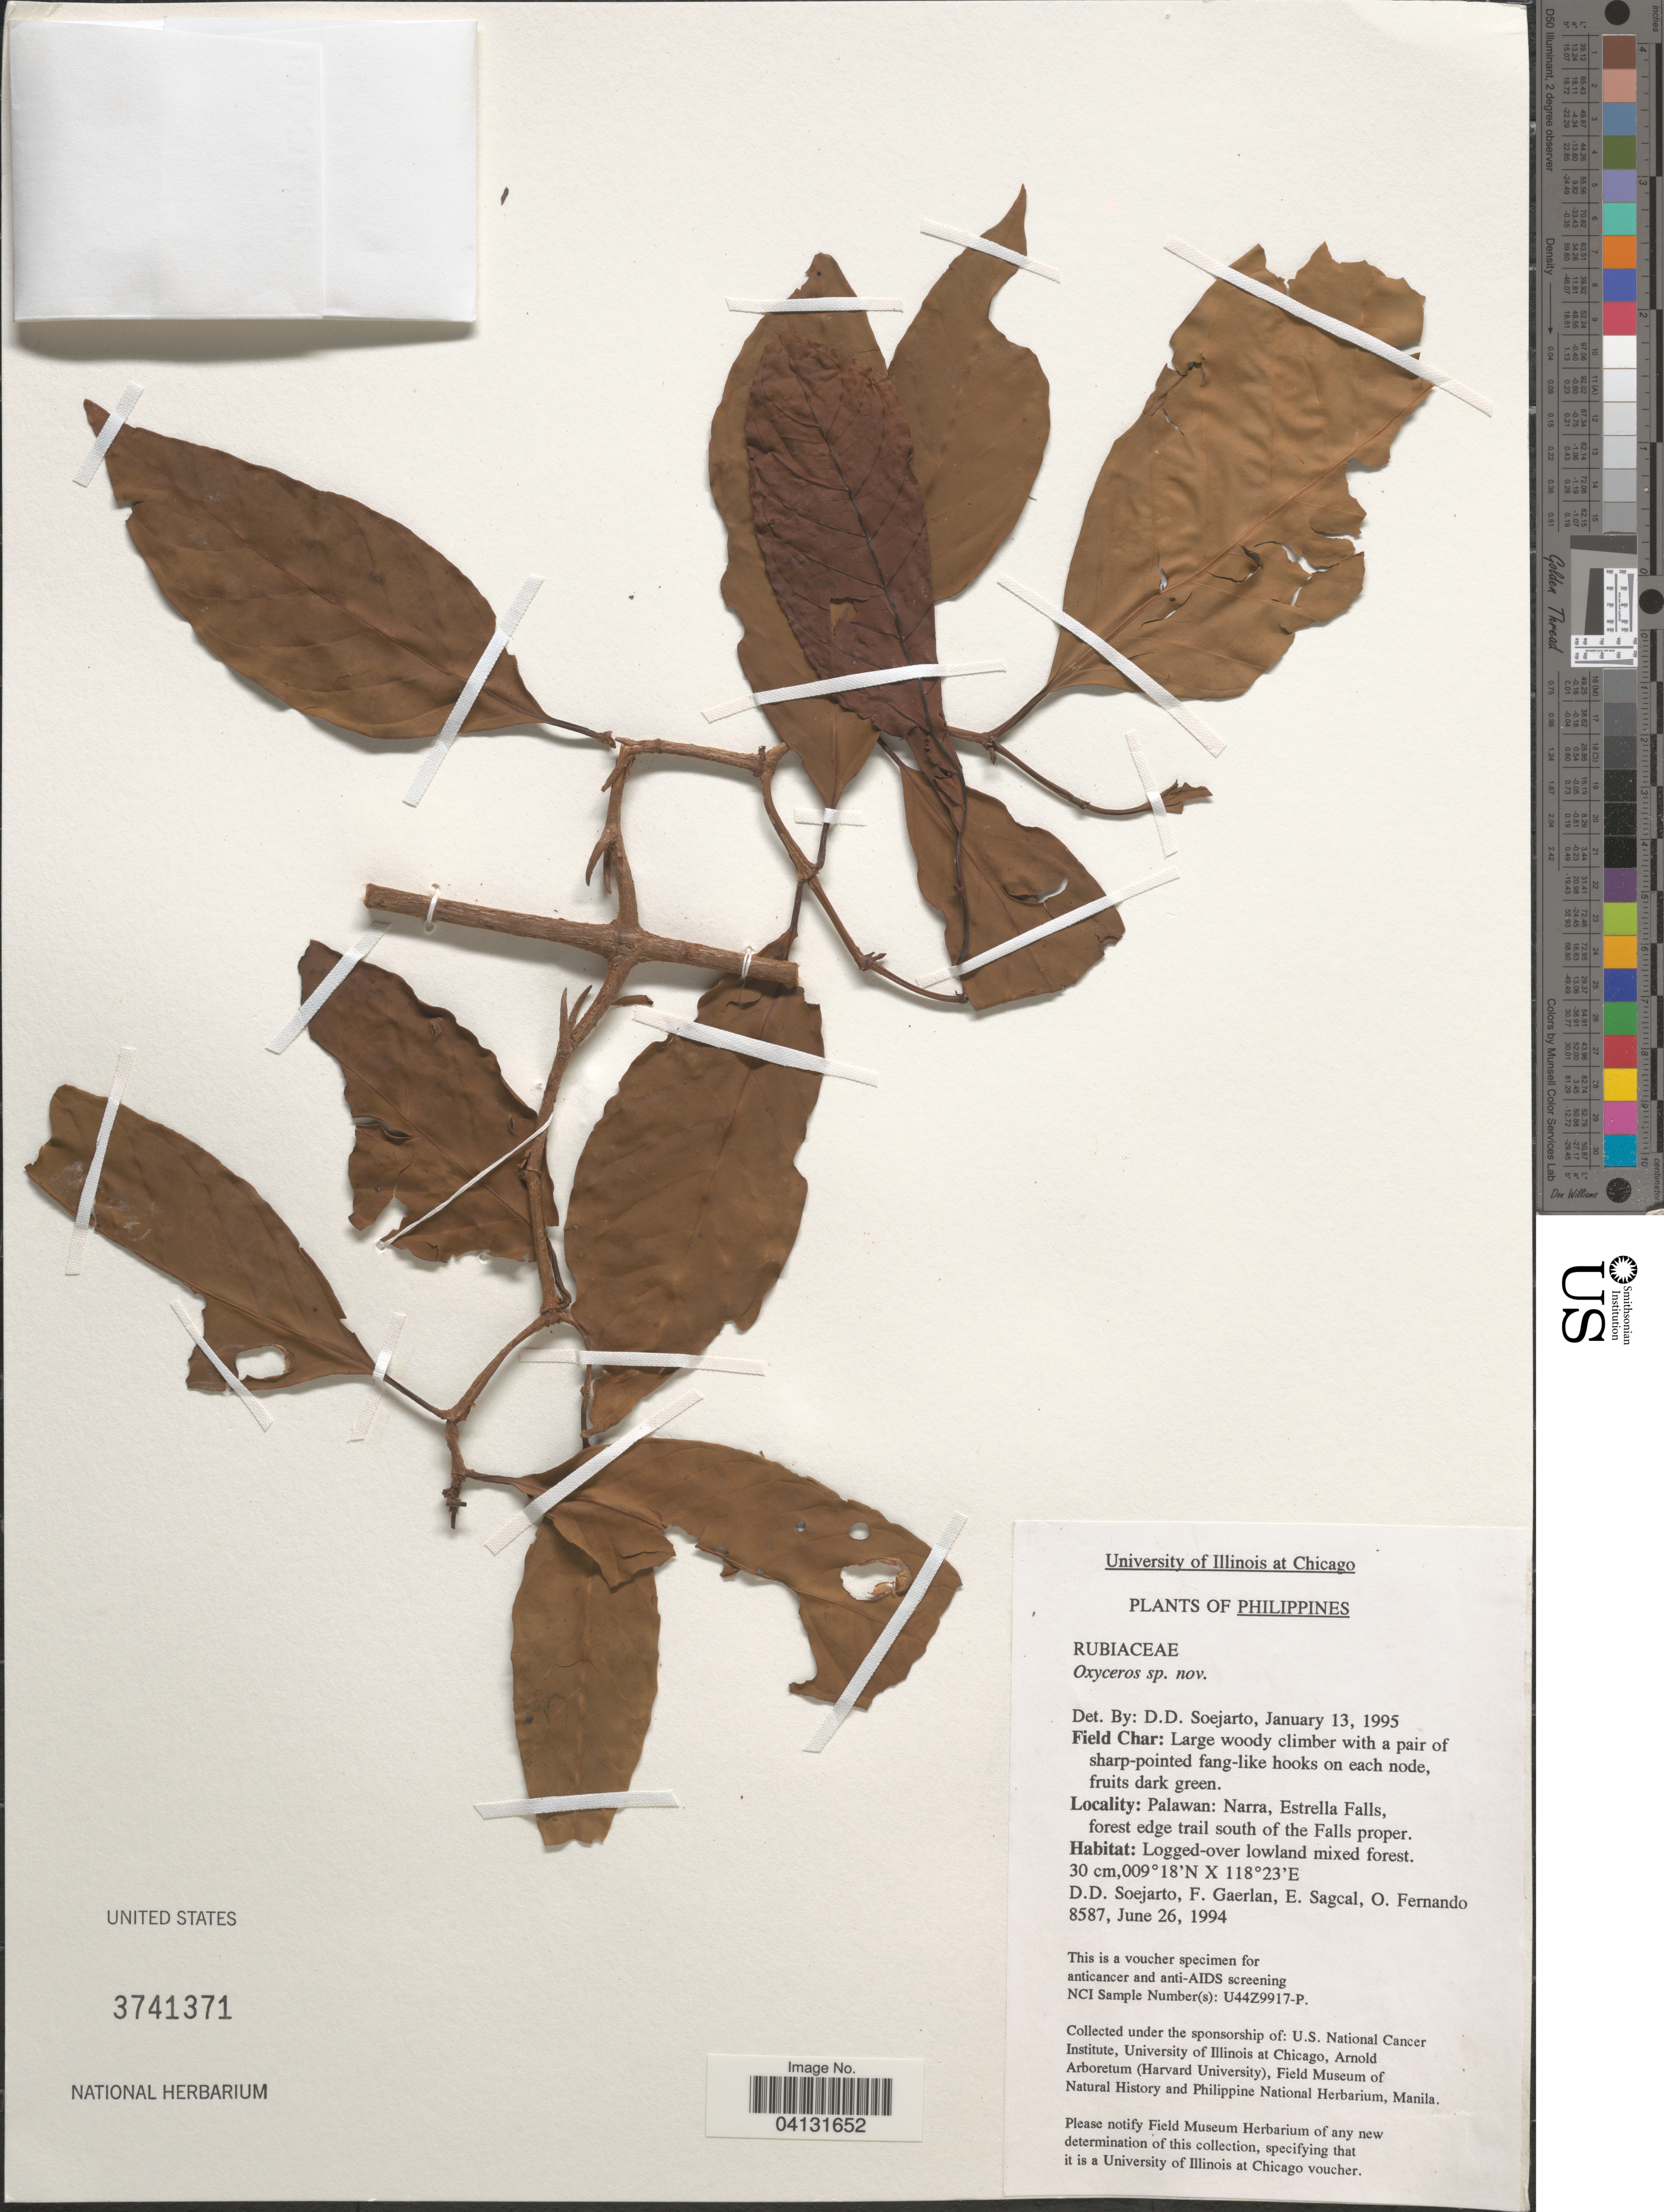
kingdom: Plantae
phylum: Tracheophyta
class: Magnoliopsida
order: Gentianales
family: Rubiaceae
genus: Oxyceros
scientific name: Oxyceros sp.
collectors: F. Gaerlan, E. Sagcal & O. Fernando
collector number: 8587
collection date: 1994-06-26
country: Philippines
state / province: Mimaropa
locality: Palawan: Narra, Estrella Falls, forest edge trail south of the Falls proper.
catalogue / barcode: US 3741371